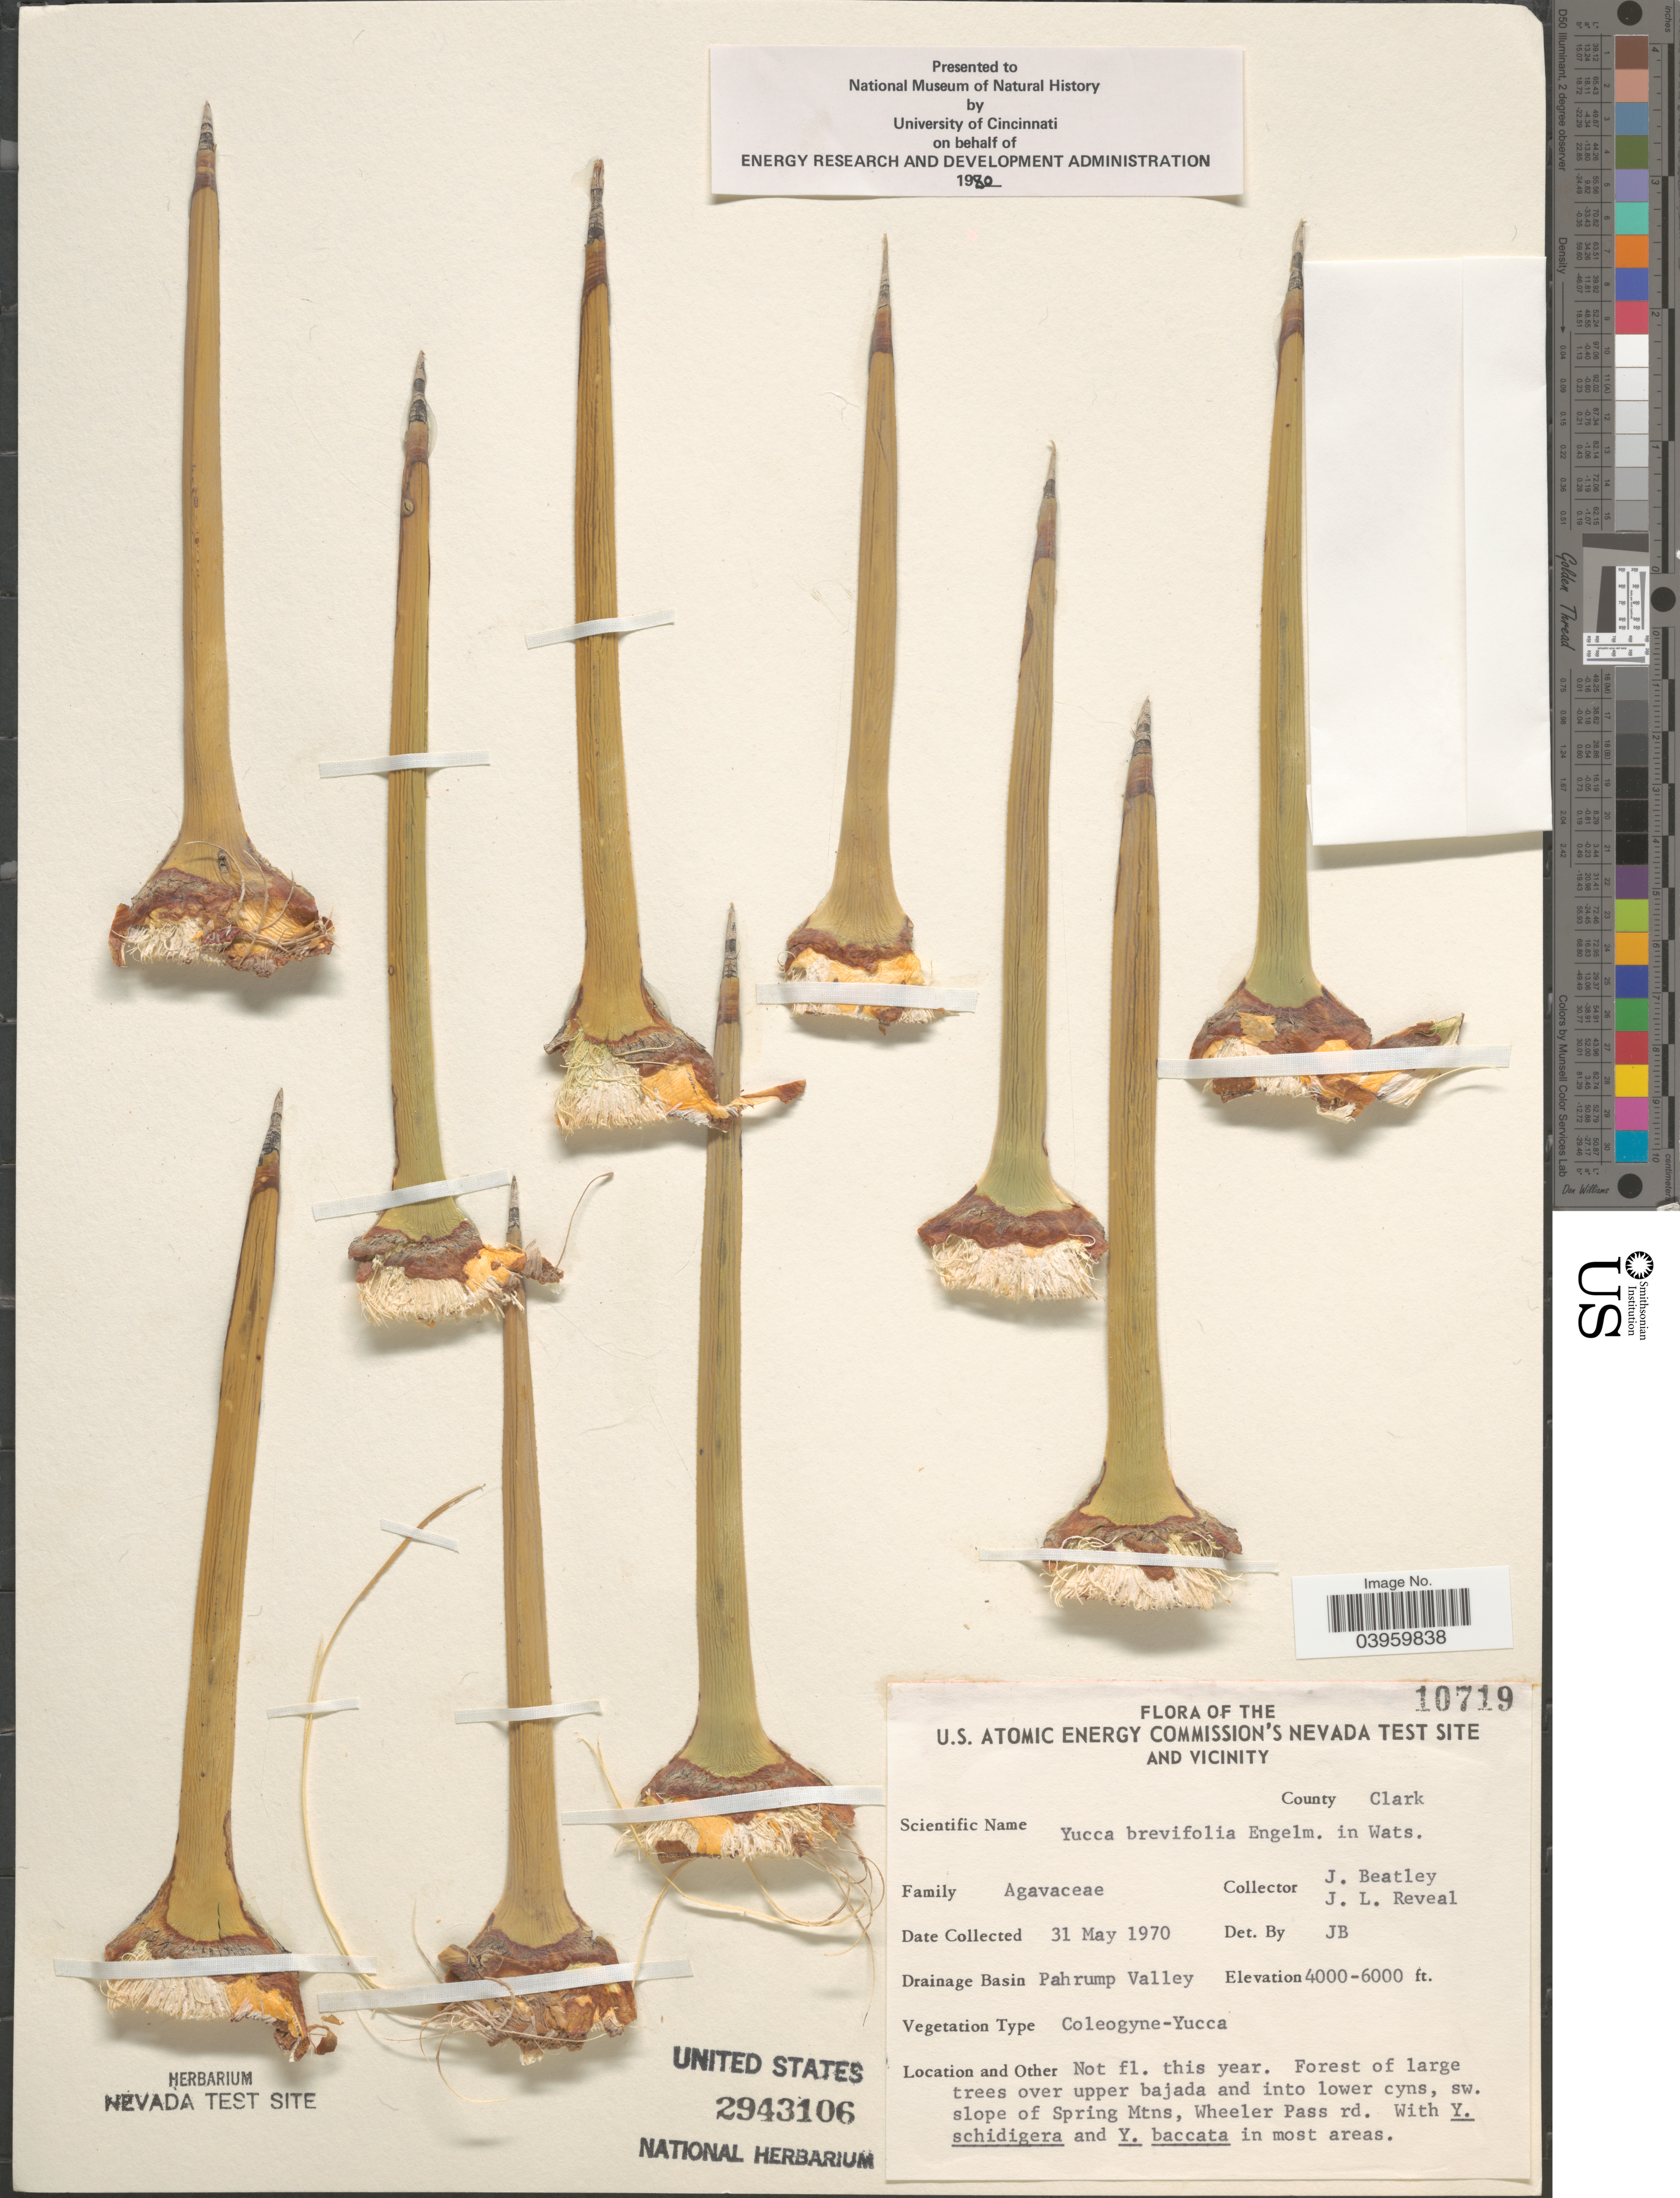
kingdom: Plantae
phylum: Tracheophyta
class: Liliopsida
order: Asparagales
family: Asparagaceae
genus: Yucca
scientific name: Yucca brevifolia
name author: Englem.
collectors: J. C. Beatley & J. L. Reveal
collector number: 10719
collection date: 1970-05-31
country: United States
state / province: Nevada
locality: U.S. Atomic Energy Commission's Nevada test site and vicinity. County Clark. Drainage Basin Pahrump Valley. sw. slope of Spring Mtns, Wheeler Pass rd.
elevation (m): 1219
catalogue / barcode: US 2943106